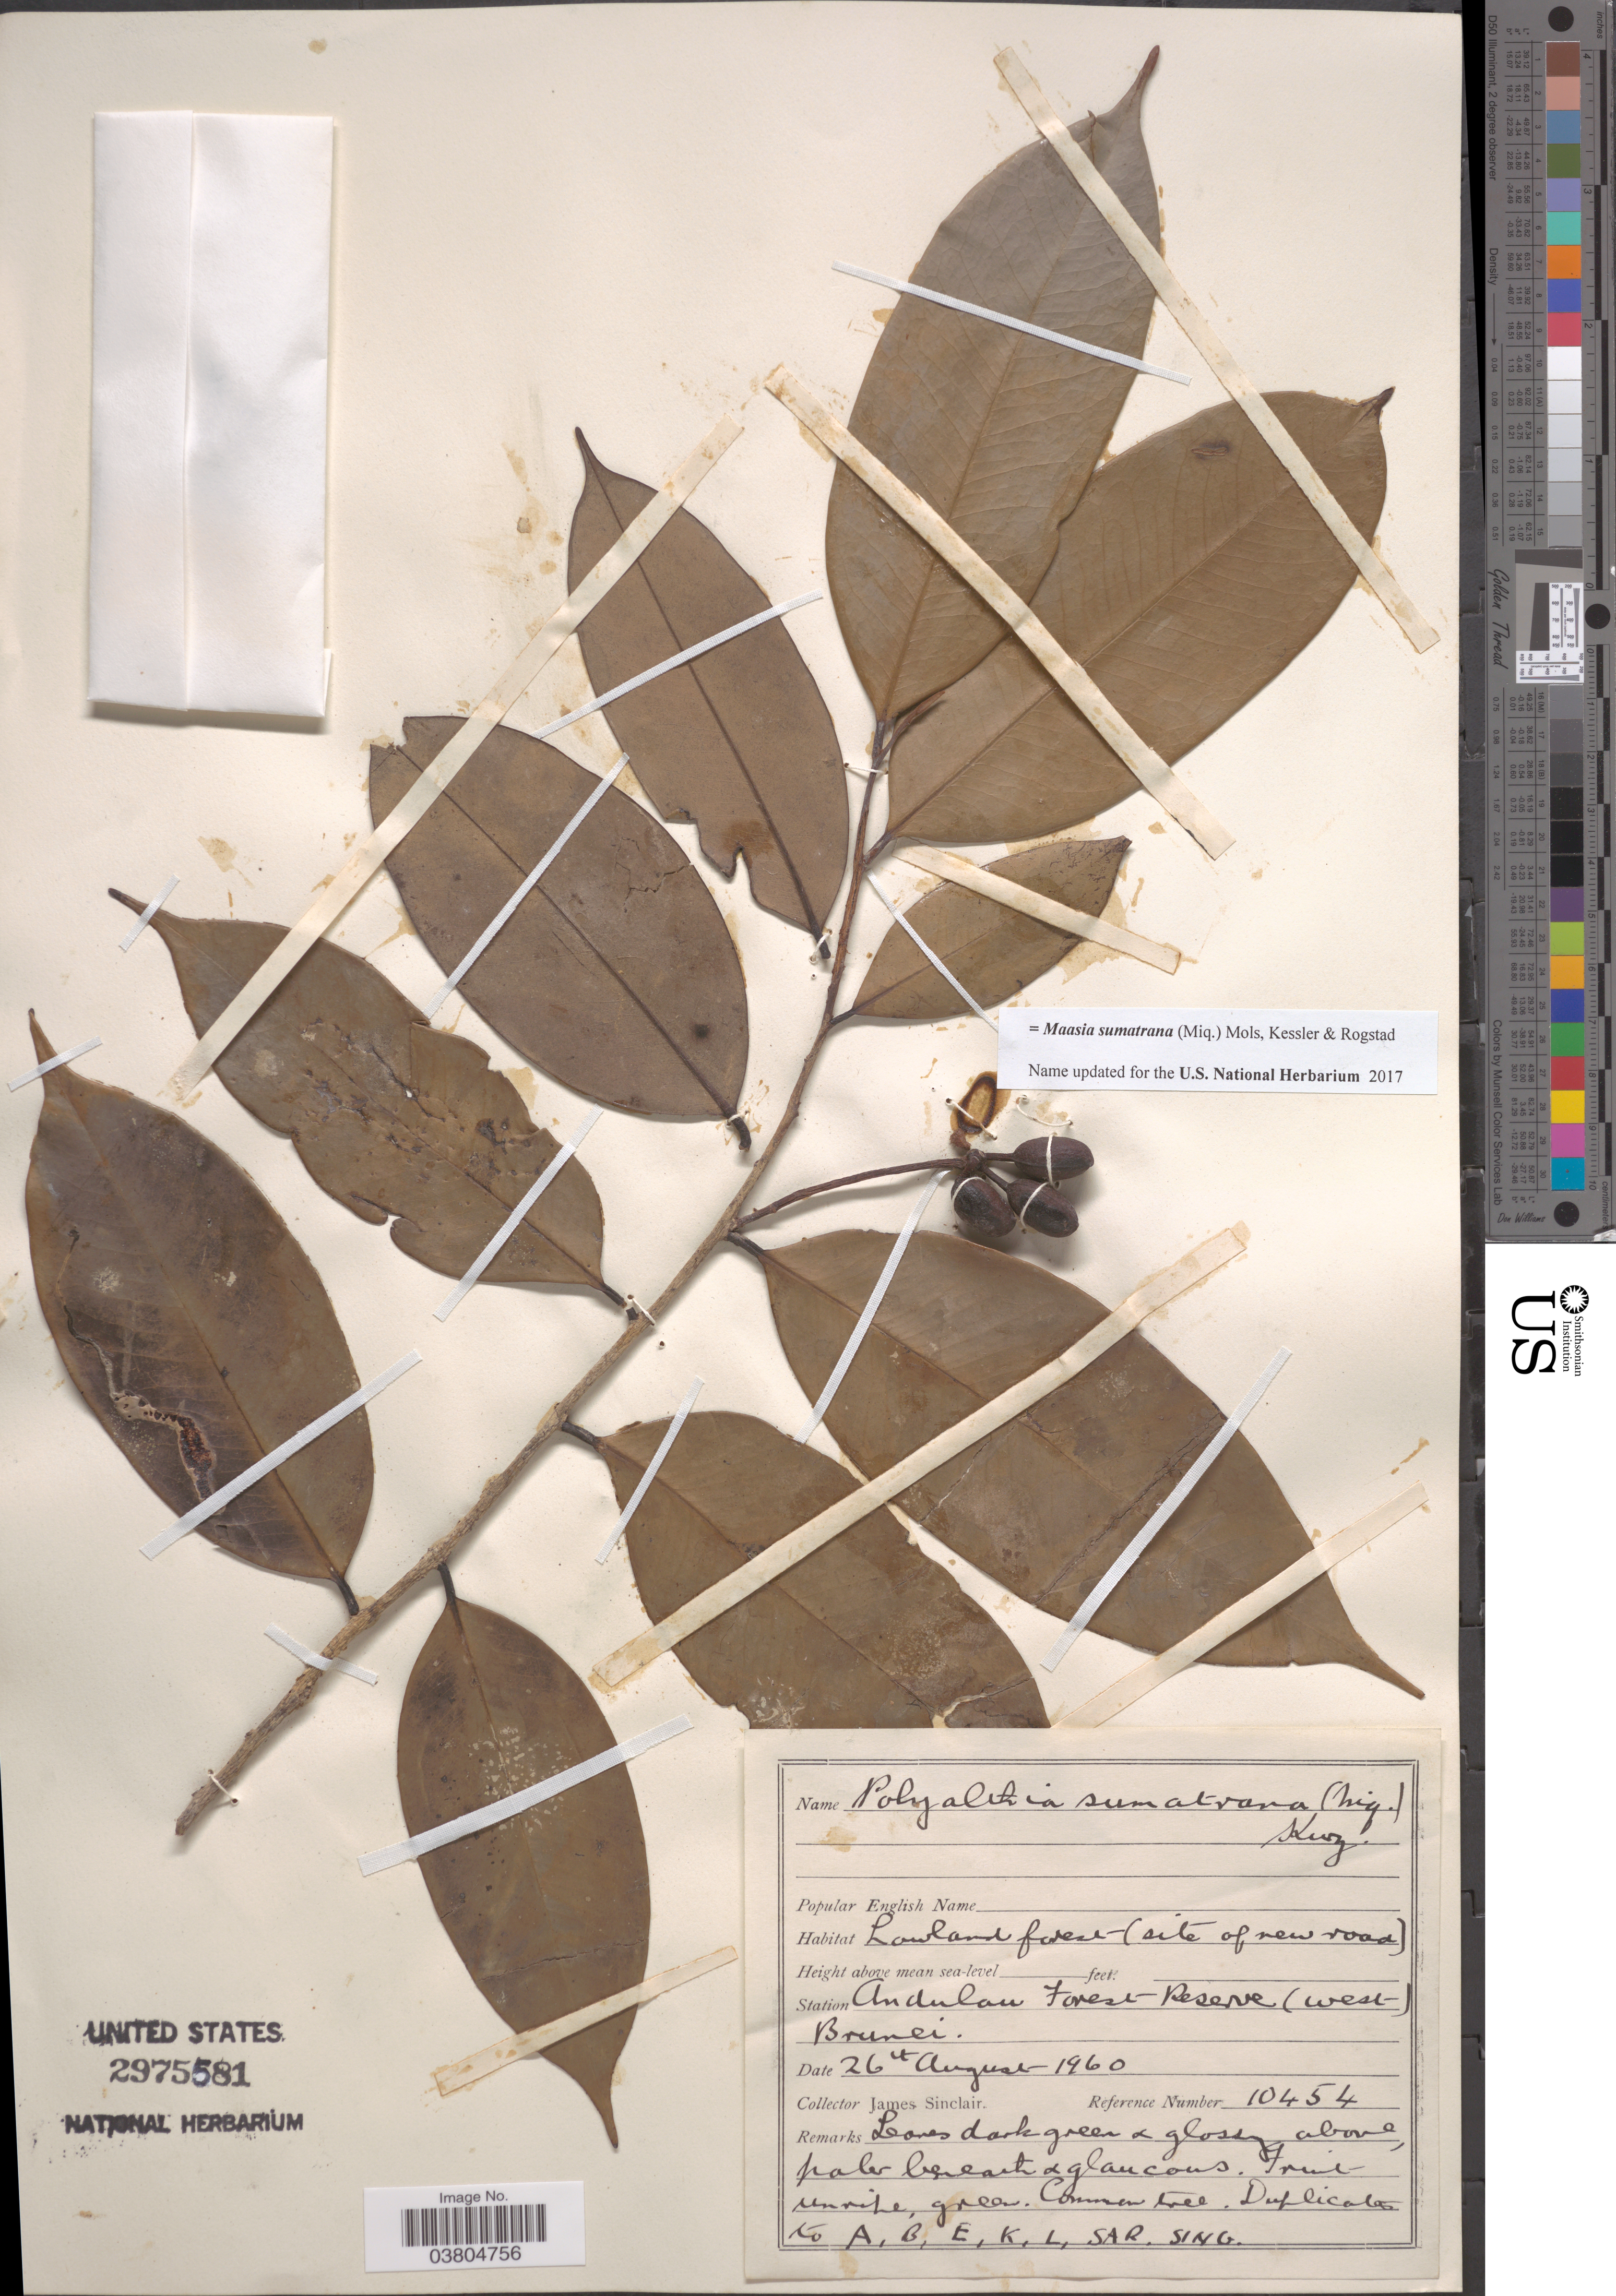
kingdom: Plantae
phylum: Tracheophyta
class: Magnoliopsida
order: Magnoliales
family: Annonaceae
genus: Maasia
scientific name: Maasia sumatrana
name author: (Miq.) Mols et al.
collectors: J. Sinclair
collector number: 10454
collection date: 1960-08-26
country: Brunei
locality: Station Andulau Forest Reserve (West) Brunei.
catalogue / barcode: US 2975581